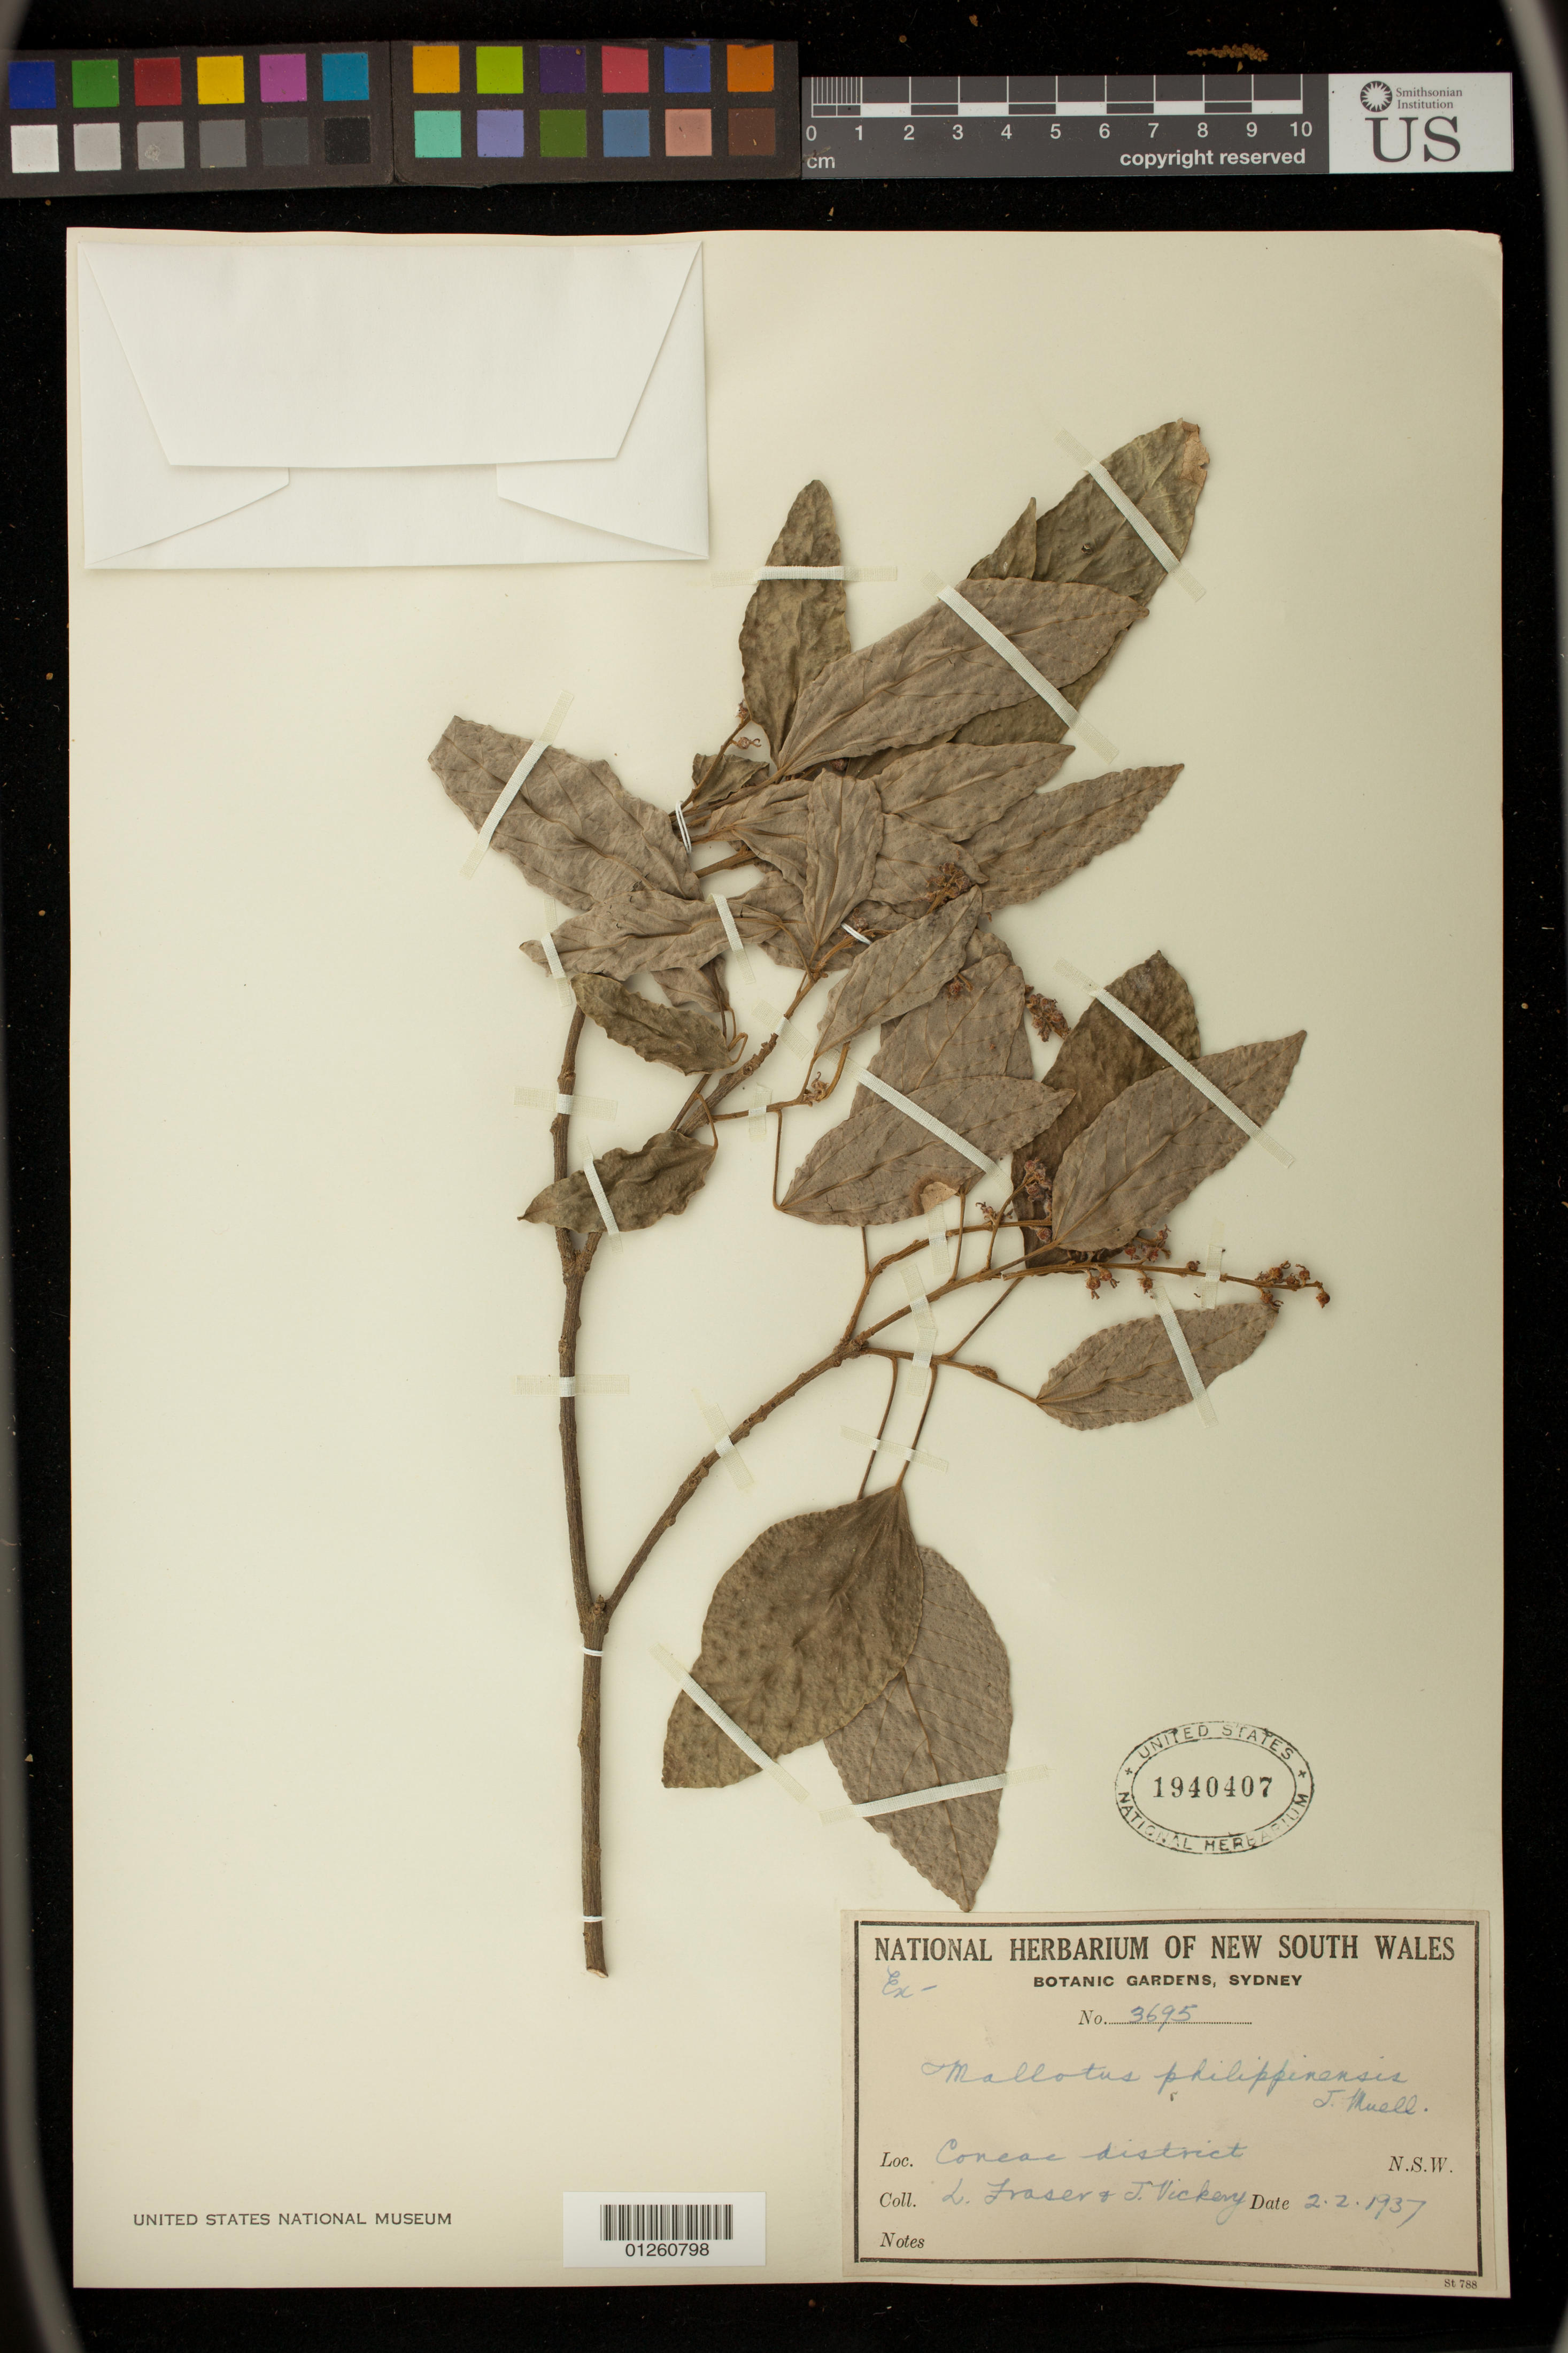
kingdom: Plantae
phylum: Tracheophyta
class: Magnoliopsida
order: Malpighiales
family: Euphorbiaceae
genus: Mallotus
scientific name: Mallotus philippensis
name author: (Lam.) Müll. Arg.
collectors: L. Fraser & J. Vickery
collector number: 3695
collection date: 1937-02-02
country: Australia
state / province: New South Wales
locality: Coneac district.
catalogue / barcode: US 1940407